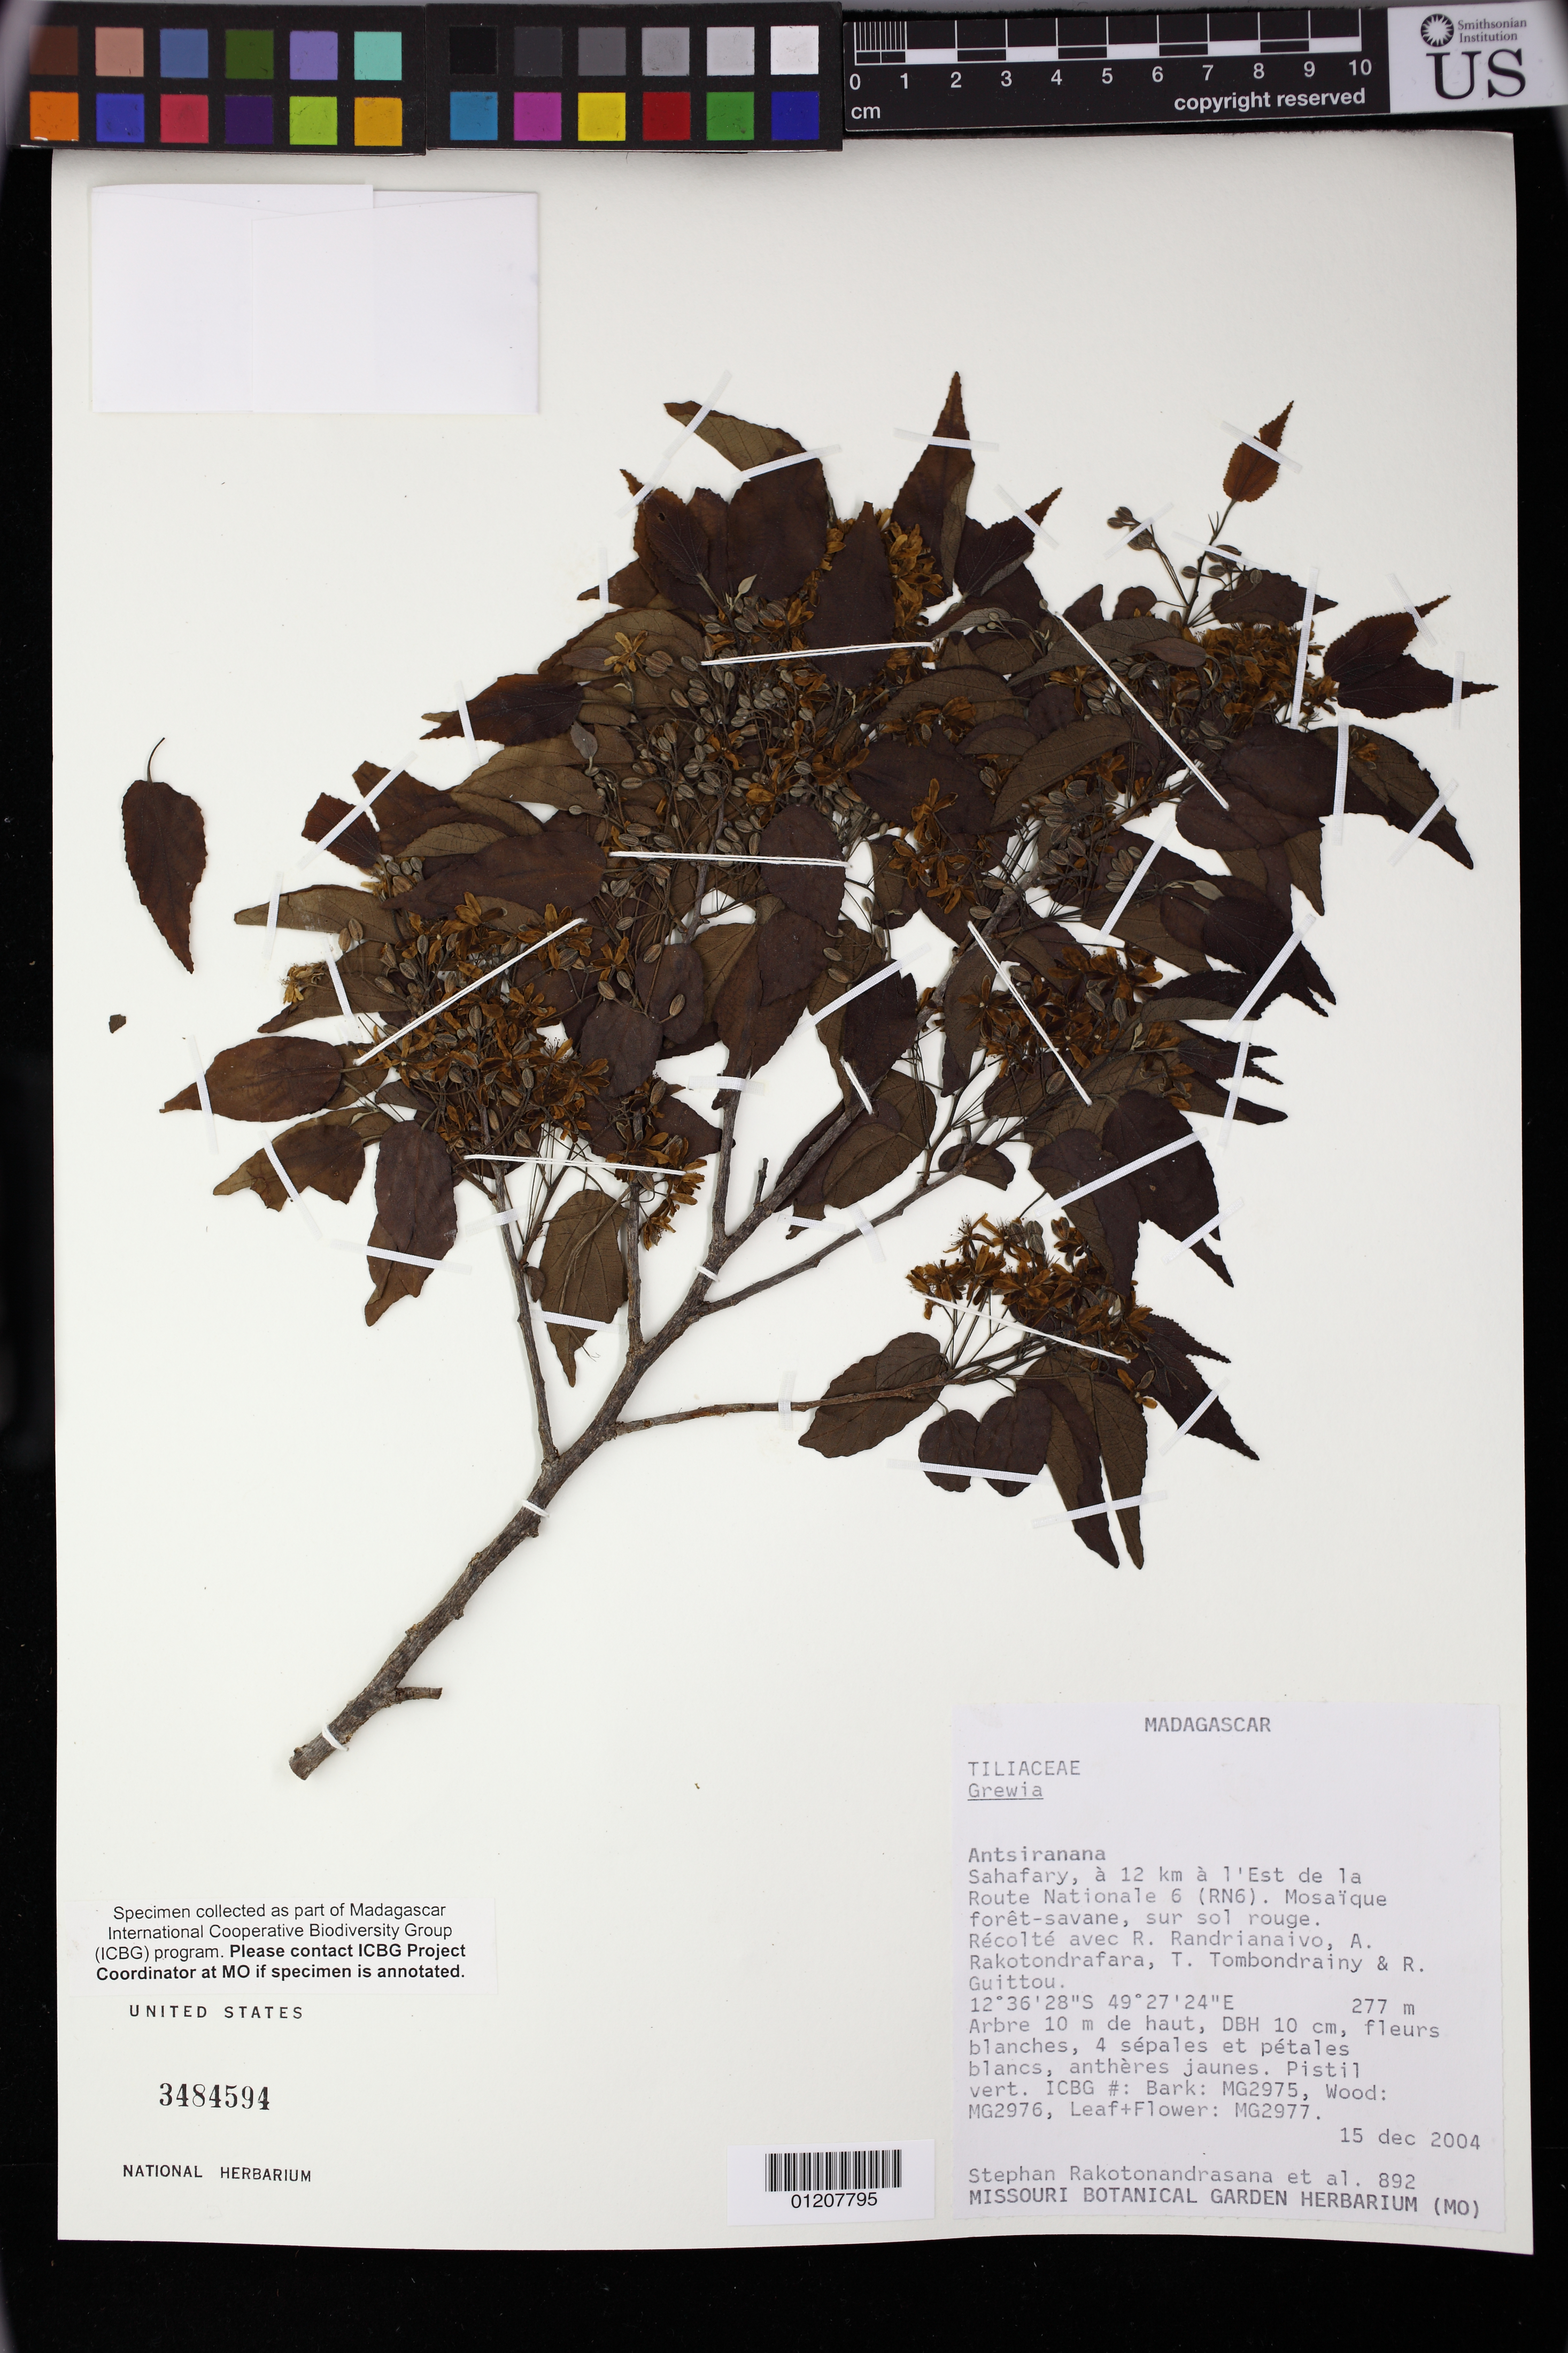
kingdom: Plantae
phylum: Tracheophyta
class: Magnoliopsida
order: Malvales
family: Malvaceae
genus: Grewia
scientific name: Grewia analamerensis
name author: Capuron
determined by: Jourdain-Fievet, Lucile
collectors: S. Rakotonandrasana, R. Randranaivo, A. Rakotodrafara & T. Tombondrainy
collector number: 892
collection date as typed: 15 Dec 2004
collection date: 2004-12-15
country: Madagascar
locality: Antsiranana. Sahafary, a 12 km a l'Est de la Route National 6 (RN6). Mosaique foret-savane, sur sol rouge.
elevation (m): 277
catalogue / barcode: US 3484594